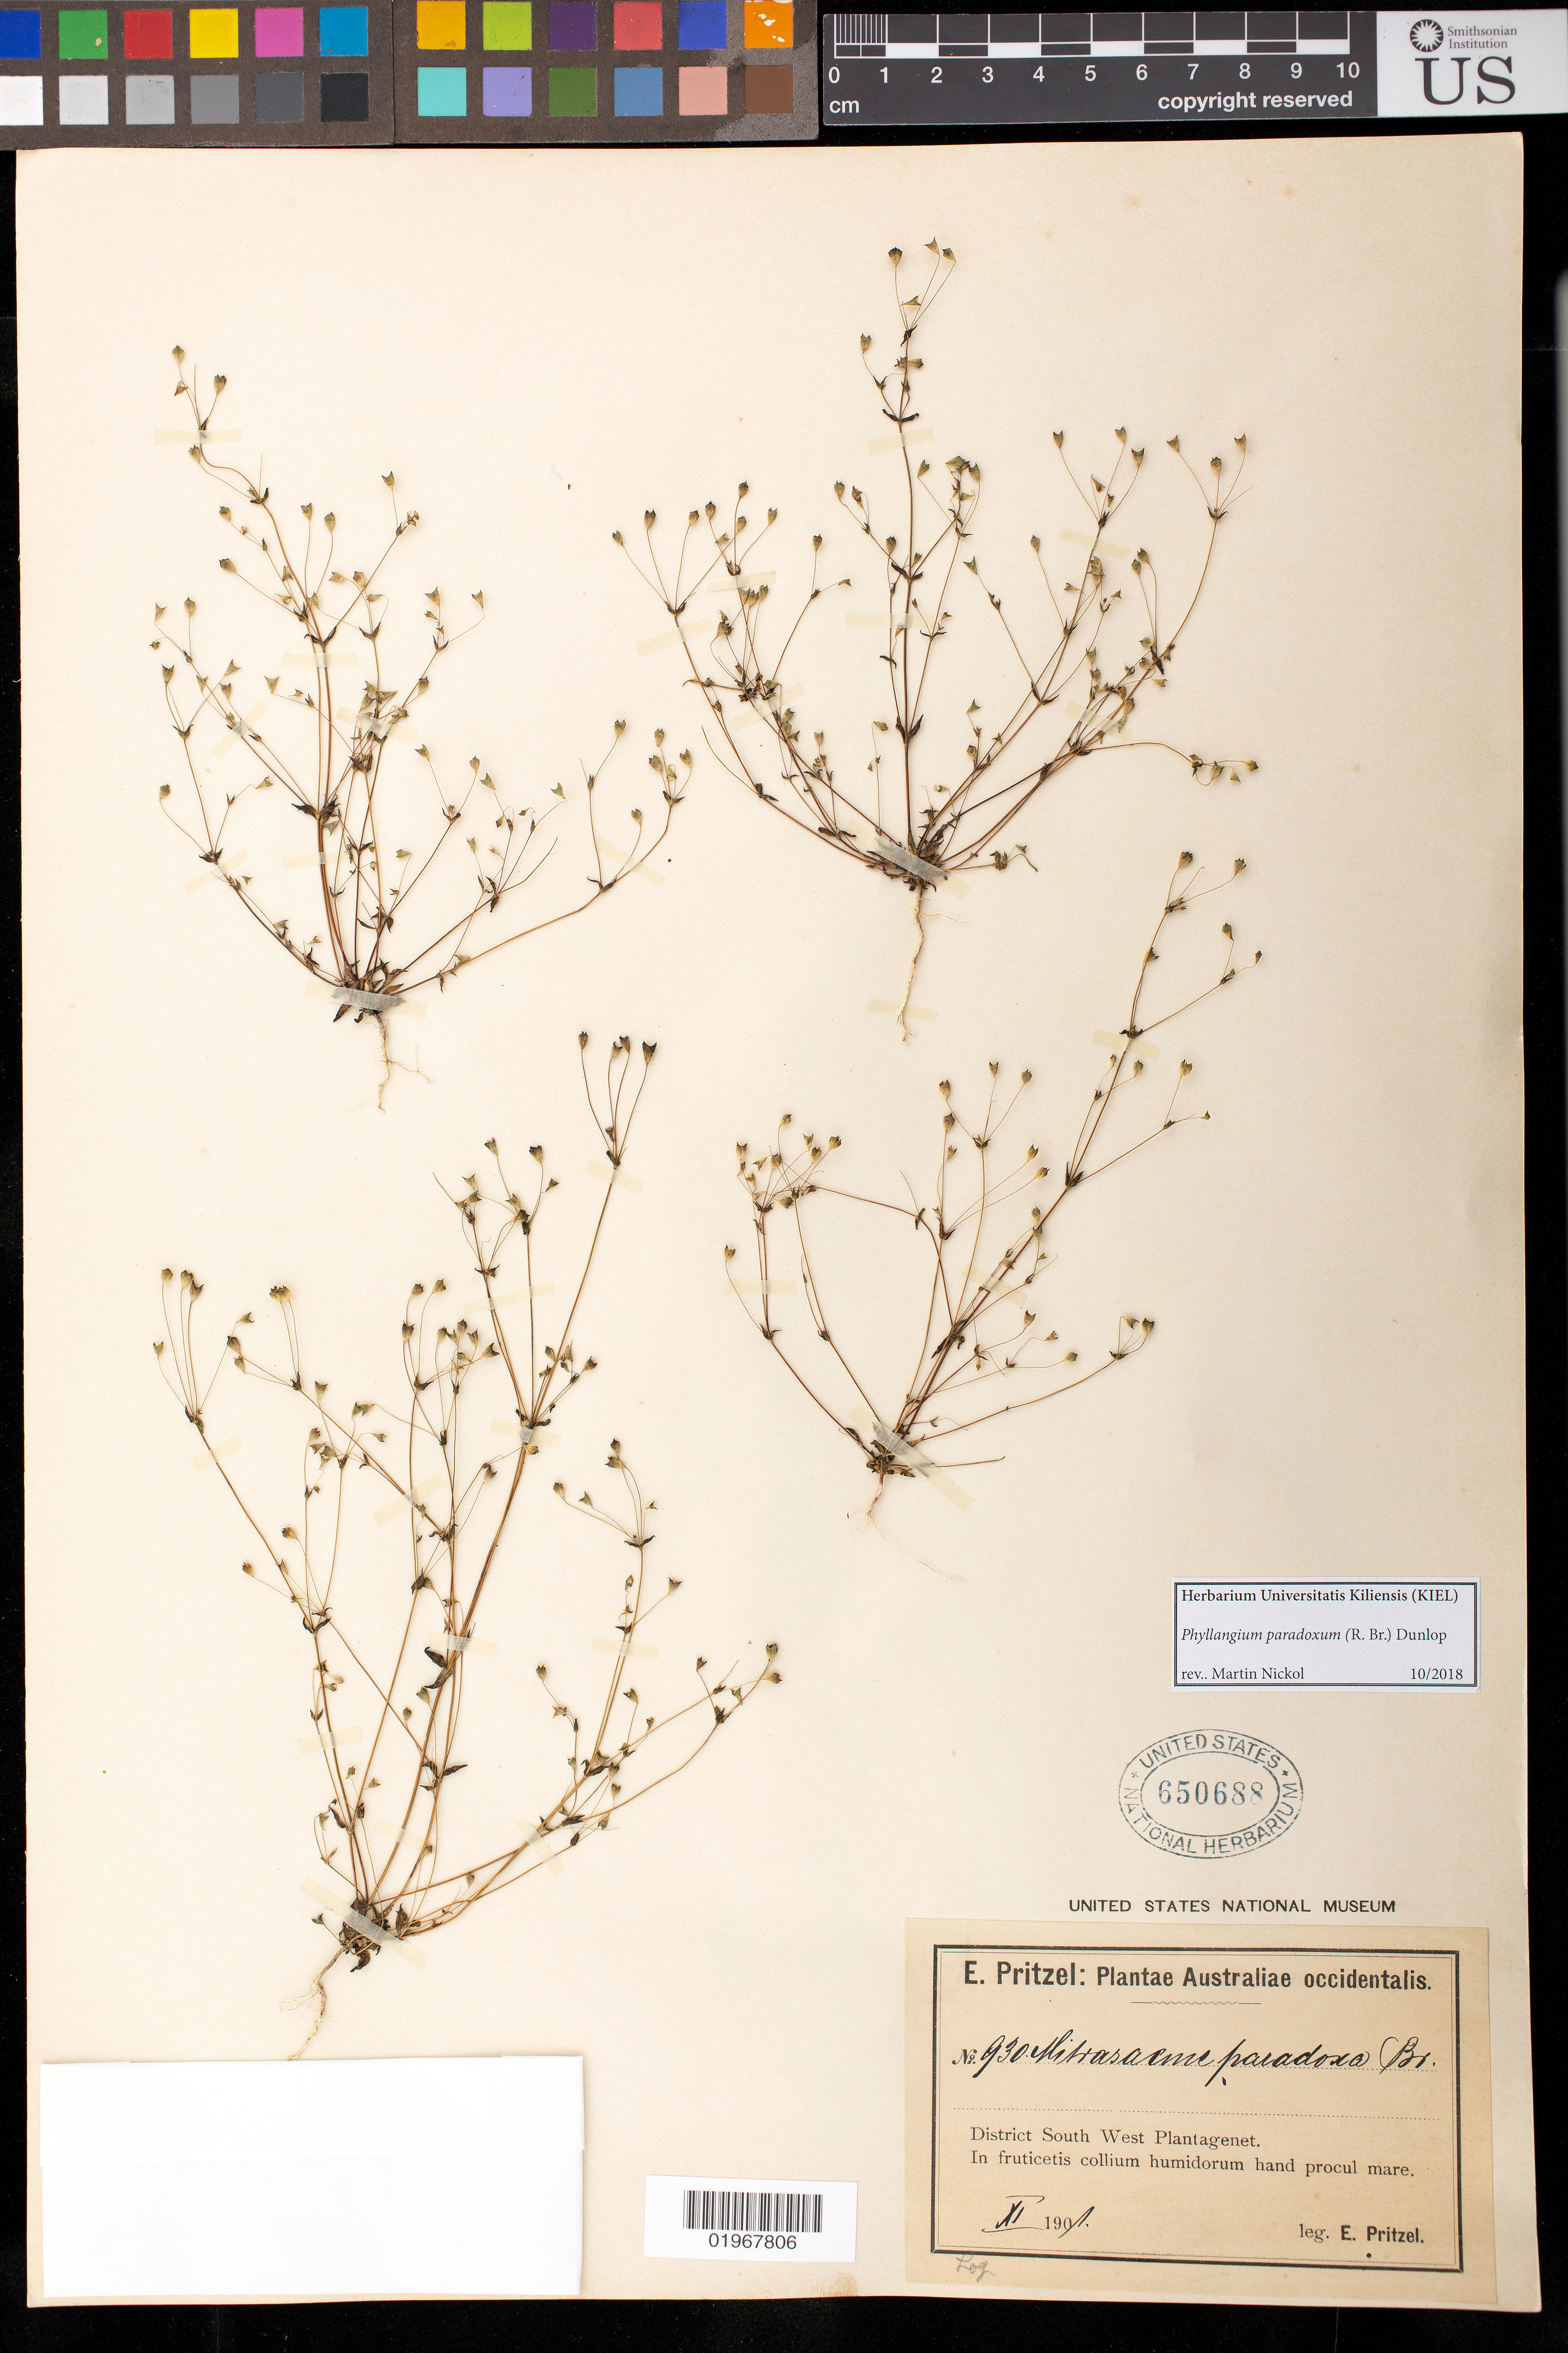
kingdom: Plantae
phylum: Tracheophyta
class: Magnoliopsida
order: Gentianales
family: Loganiaceae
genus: Mitrasacme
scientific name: Mitrasacme paradoxa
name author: R. Br.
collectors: E. G. Pritzel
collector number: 930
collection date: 1901-11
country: Australia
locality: District South West Plantagenet. In fruticetis collium humidorum hand procul mare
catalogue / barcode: US 650688